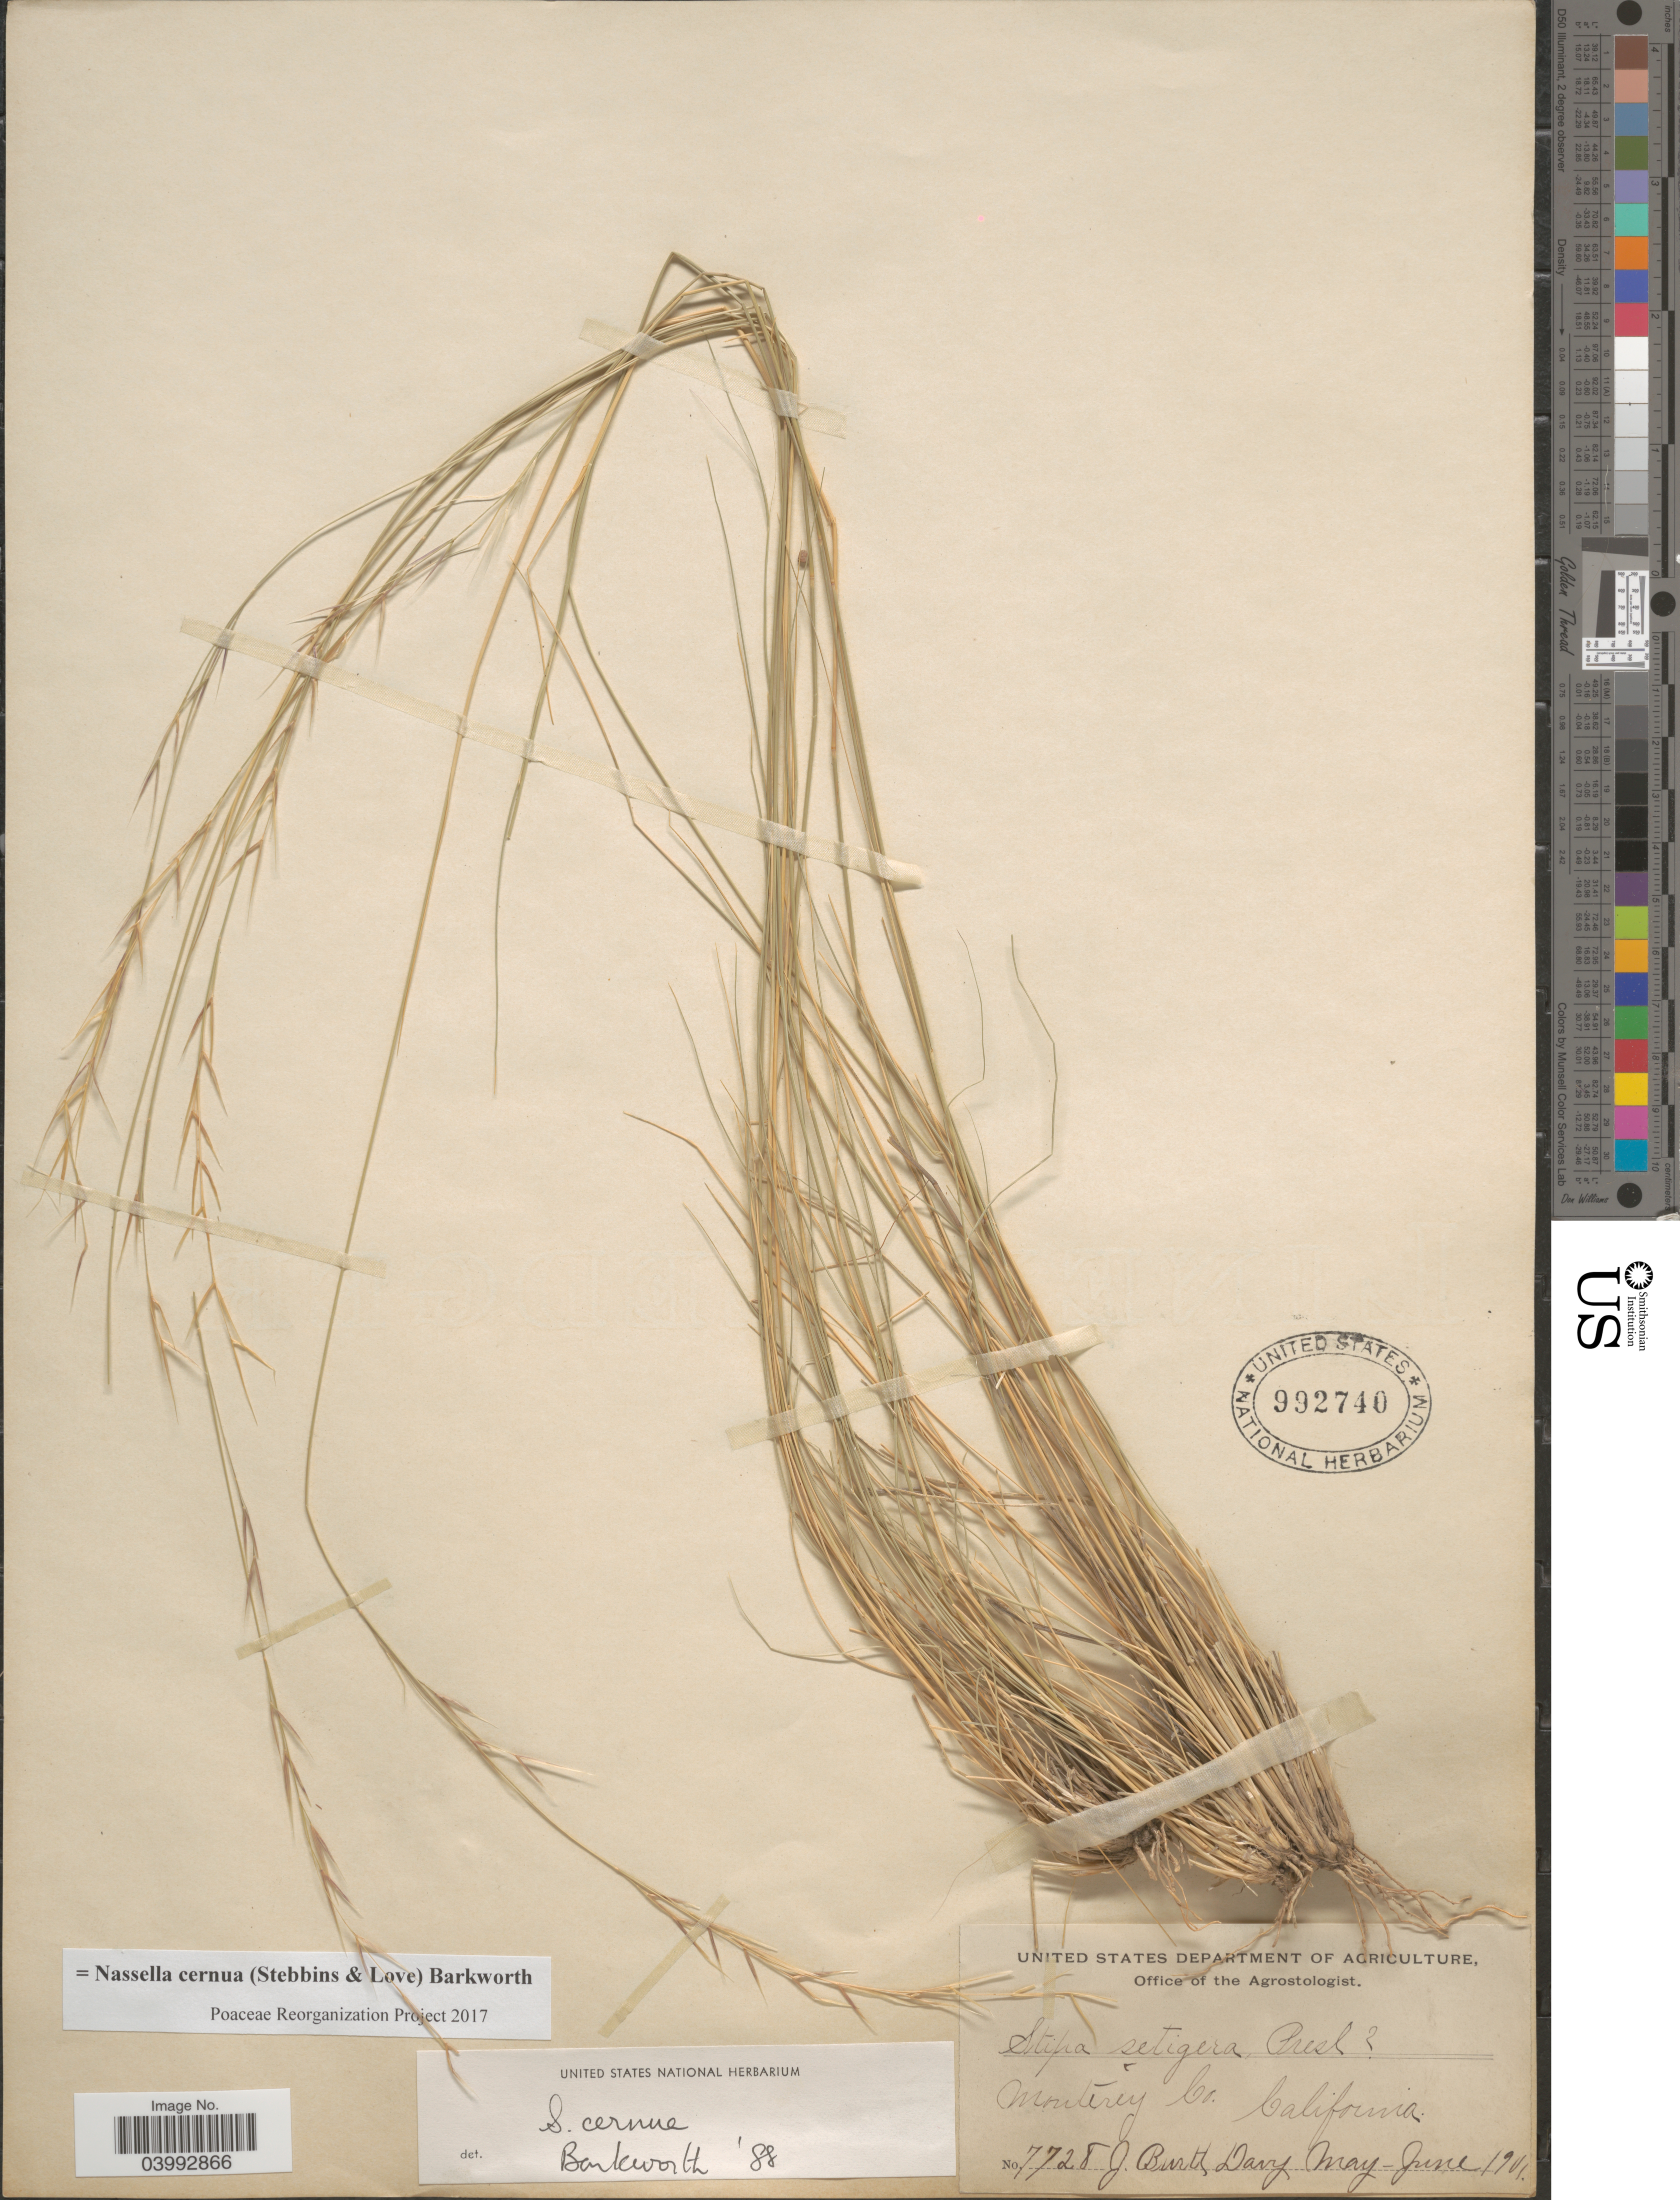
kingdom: Plantae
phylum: Tracheophyta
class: Liliopsida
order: Poales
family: Poaceae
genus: Nassella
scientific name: Nassella cernua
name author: (Stebbins & Love) Barkworth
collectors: J. Burtt Davy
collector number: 7728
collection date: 1901-05/1901-06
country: United States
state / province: California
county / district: Monterey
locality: Monterey Co.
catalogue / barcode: US 992740